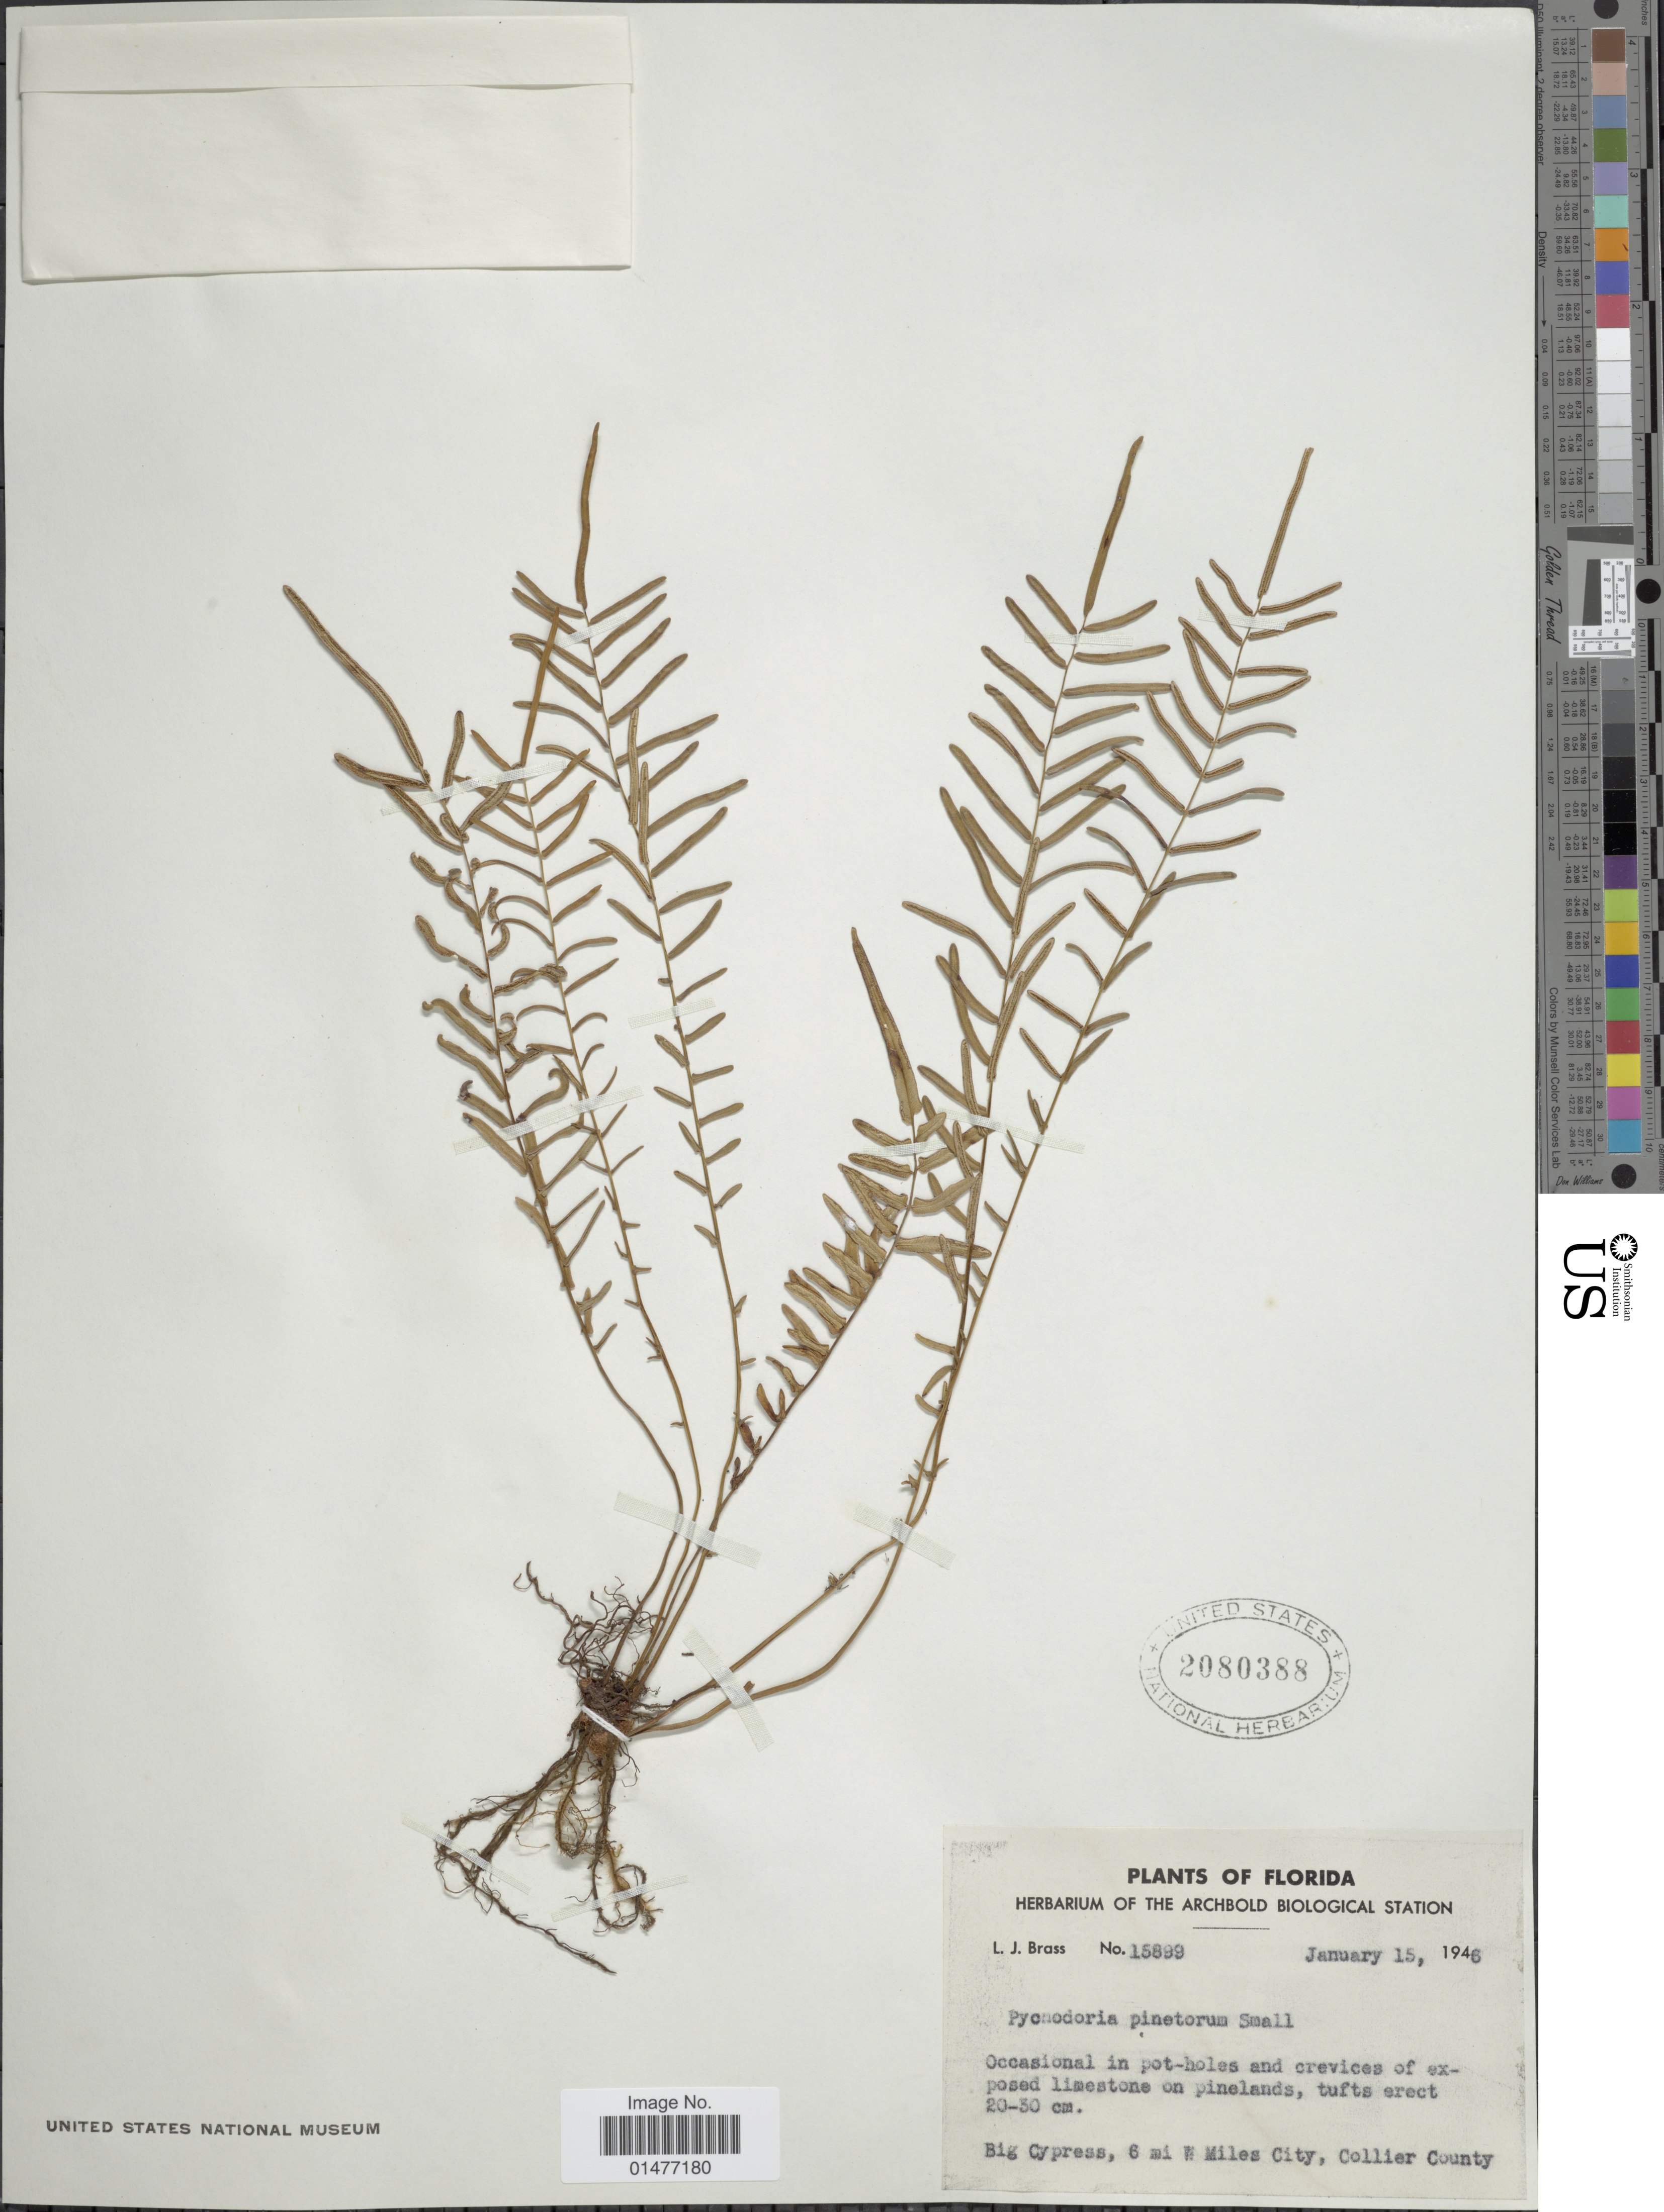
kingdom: Plantae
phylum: Tracheophyta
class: Polypodiopsida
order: Polypodiales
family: Pteridaceae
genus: Pteris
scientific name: Pteris bahamenis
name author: (J. Agardh) Fée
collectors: L. J. Brass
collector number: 15899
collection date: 1946-01-15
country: United States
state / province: Florida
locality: Florida, Occasional in pot holes and crevices of exposed limestone on pinelands, tufts erect 20-30 cm, Big Cypress, 6 mi W Miles City, Collier County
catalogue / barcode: US 2080388